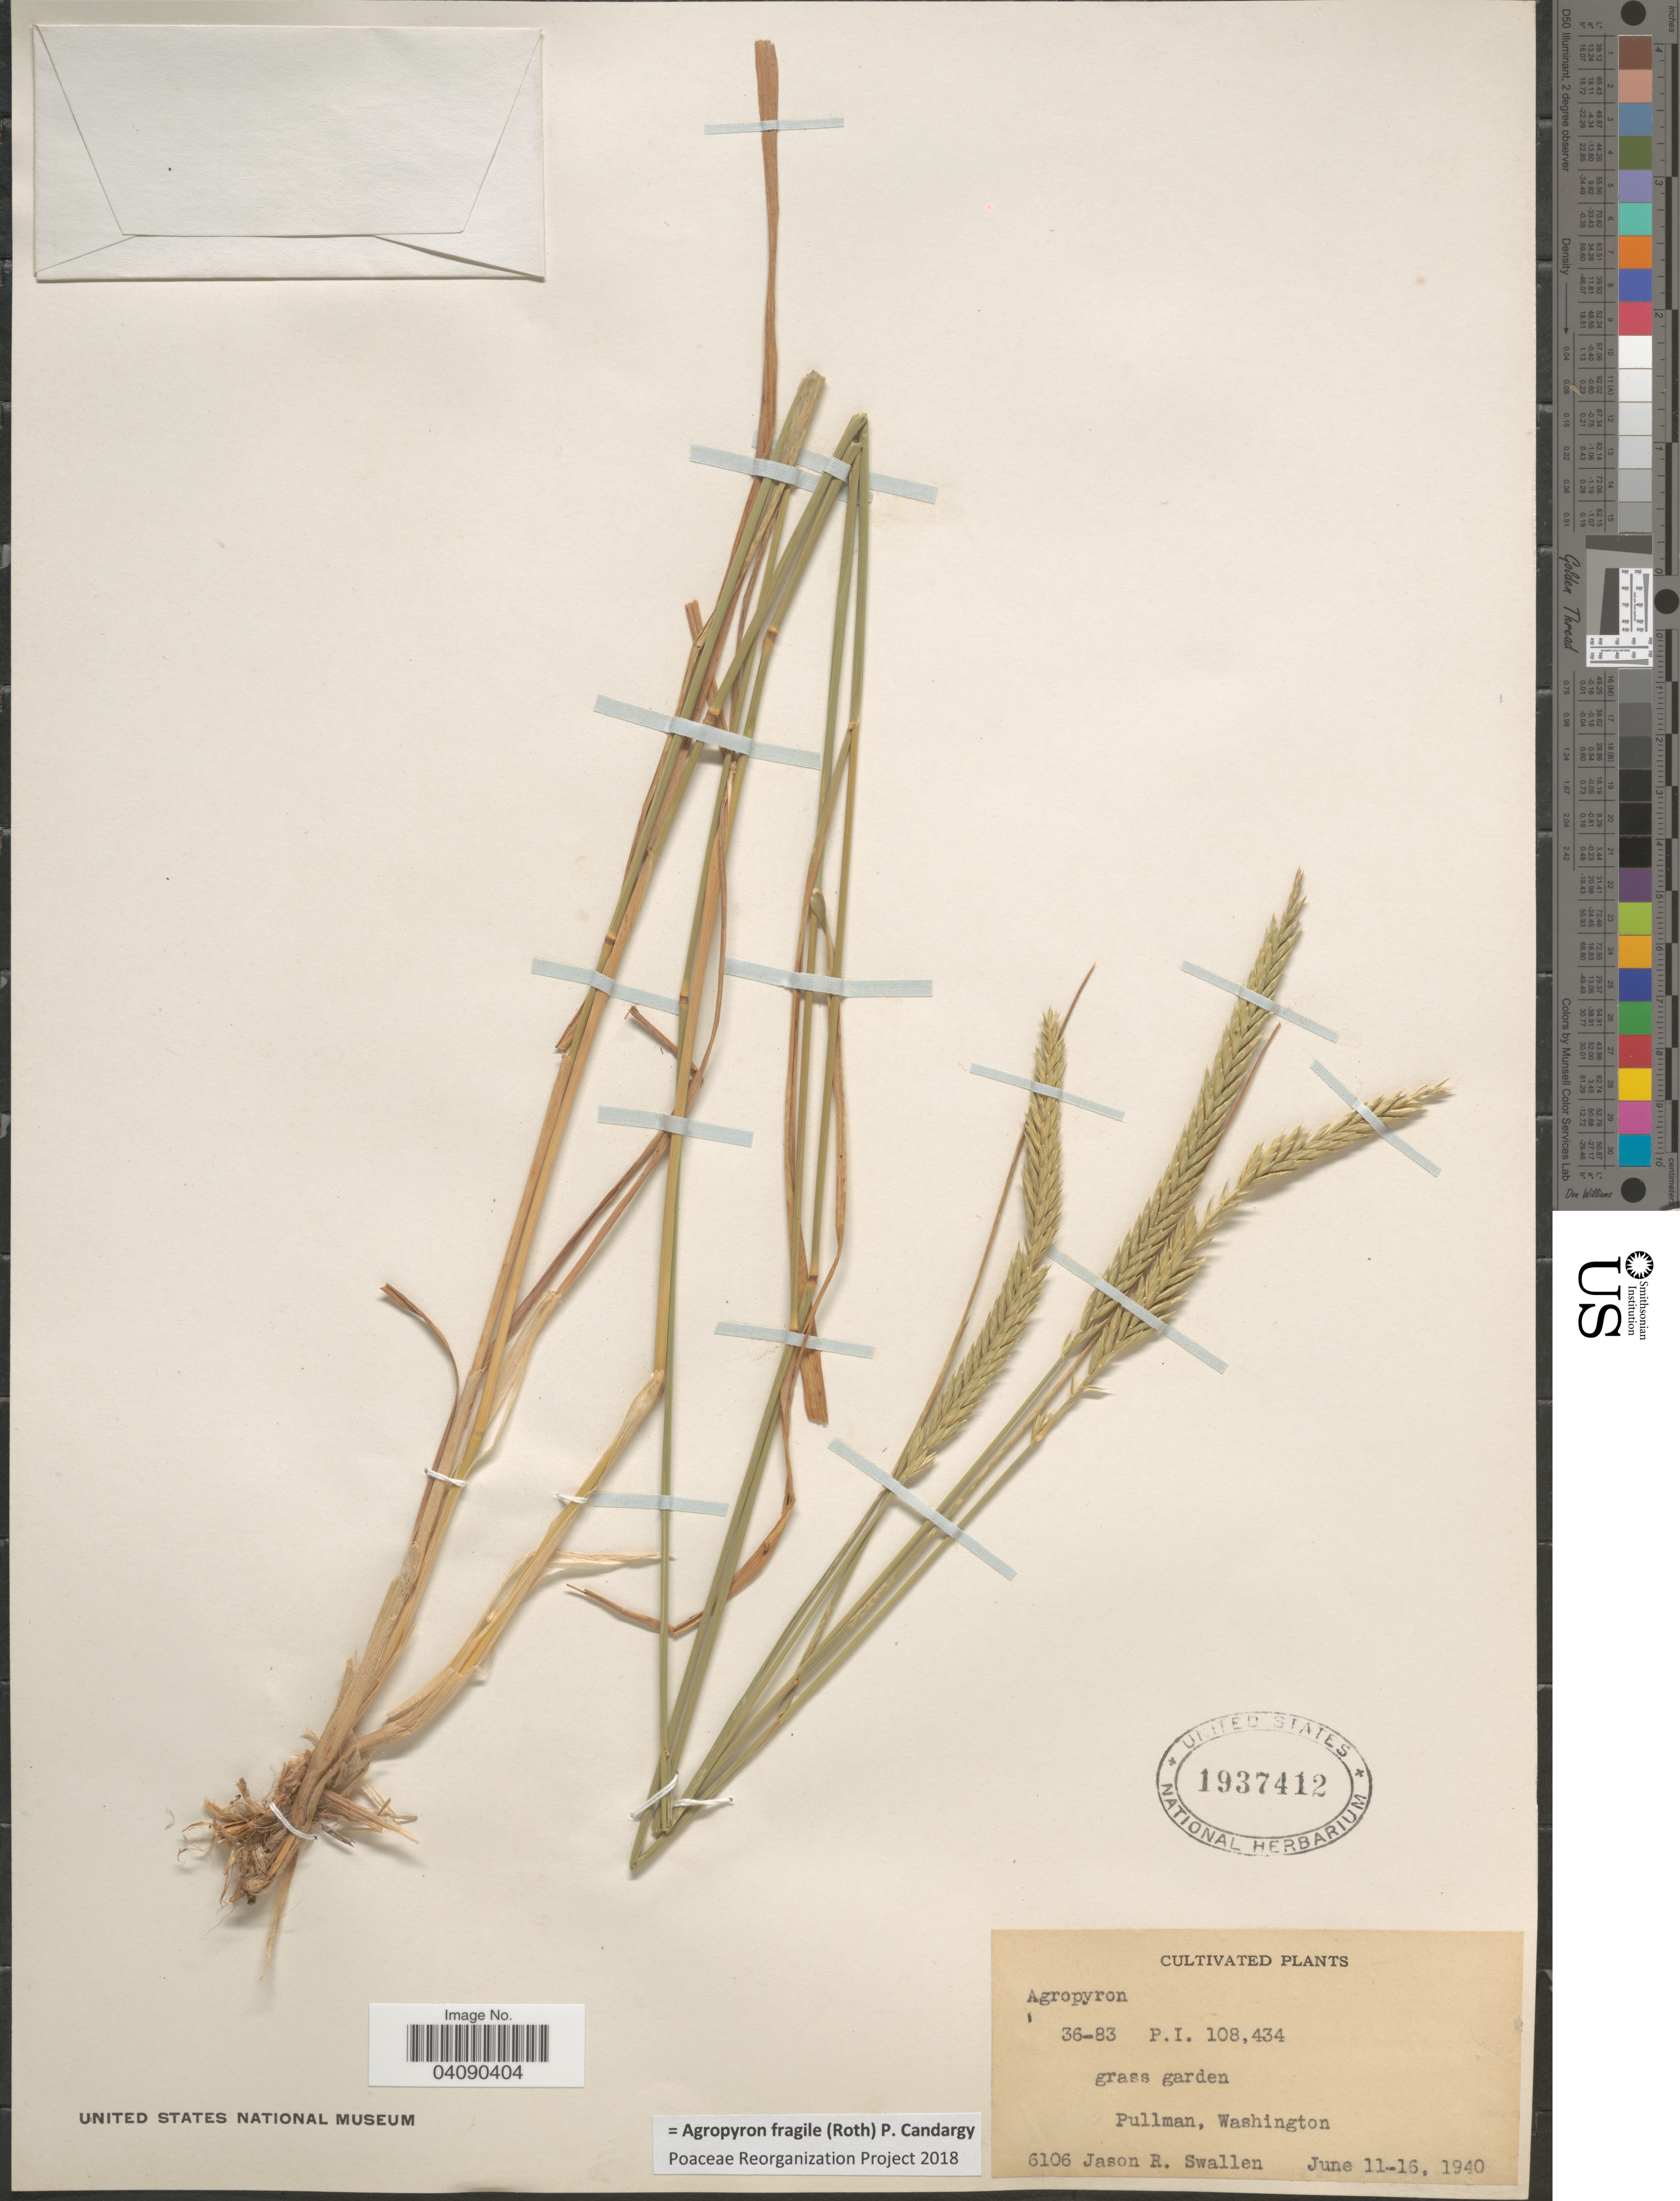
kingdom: Plantae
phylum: Tracheophyta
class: Liliopsida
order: Poales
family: Poaceae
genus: Agropyron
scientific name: Agropyron fragile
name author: (Roth) Candargy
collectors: J. R. Swallen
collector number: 6106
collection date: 1940-06-11/1940-06-16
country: United States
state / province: Washington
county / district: Whitman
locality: Grass garden. Pullman.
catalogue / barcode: US 1937412